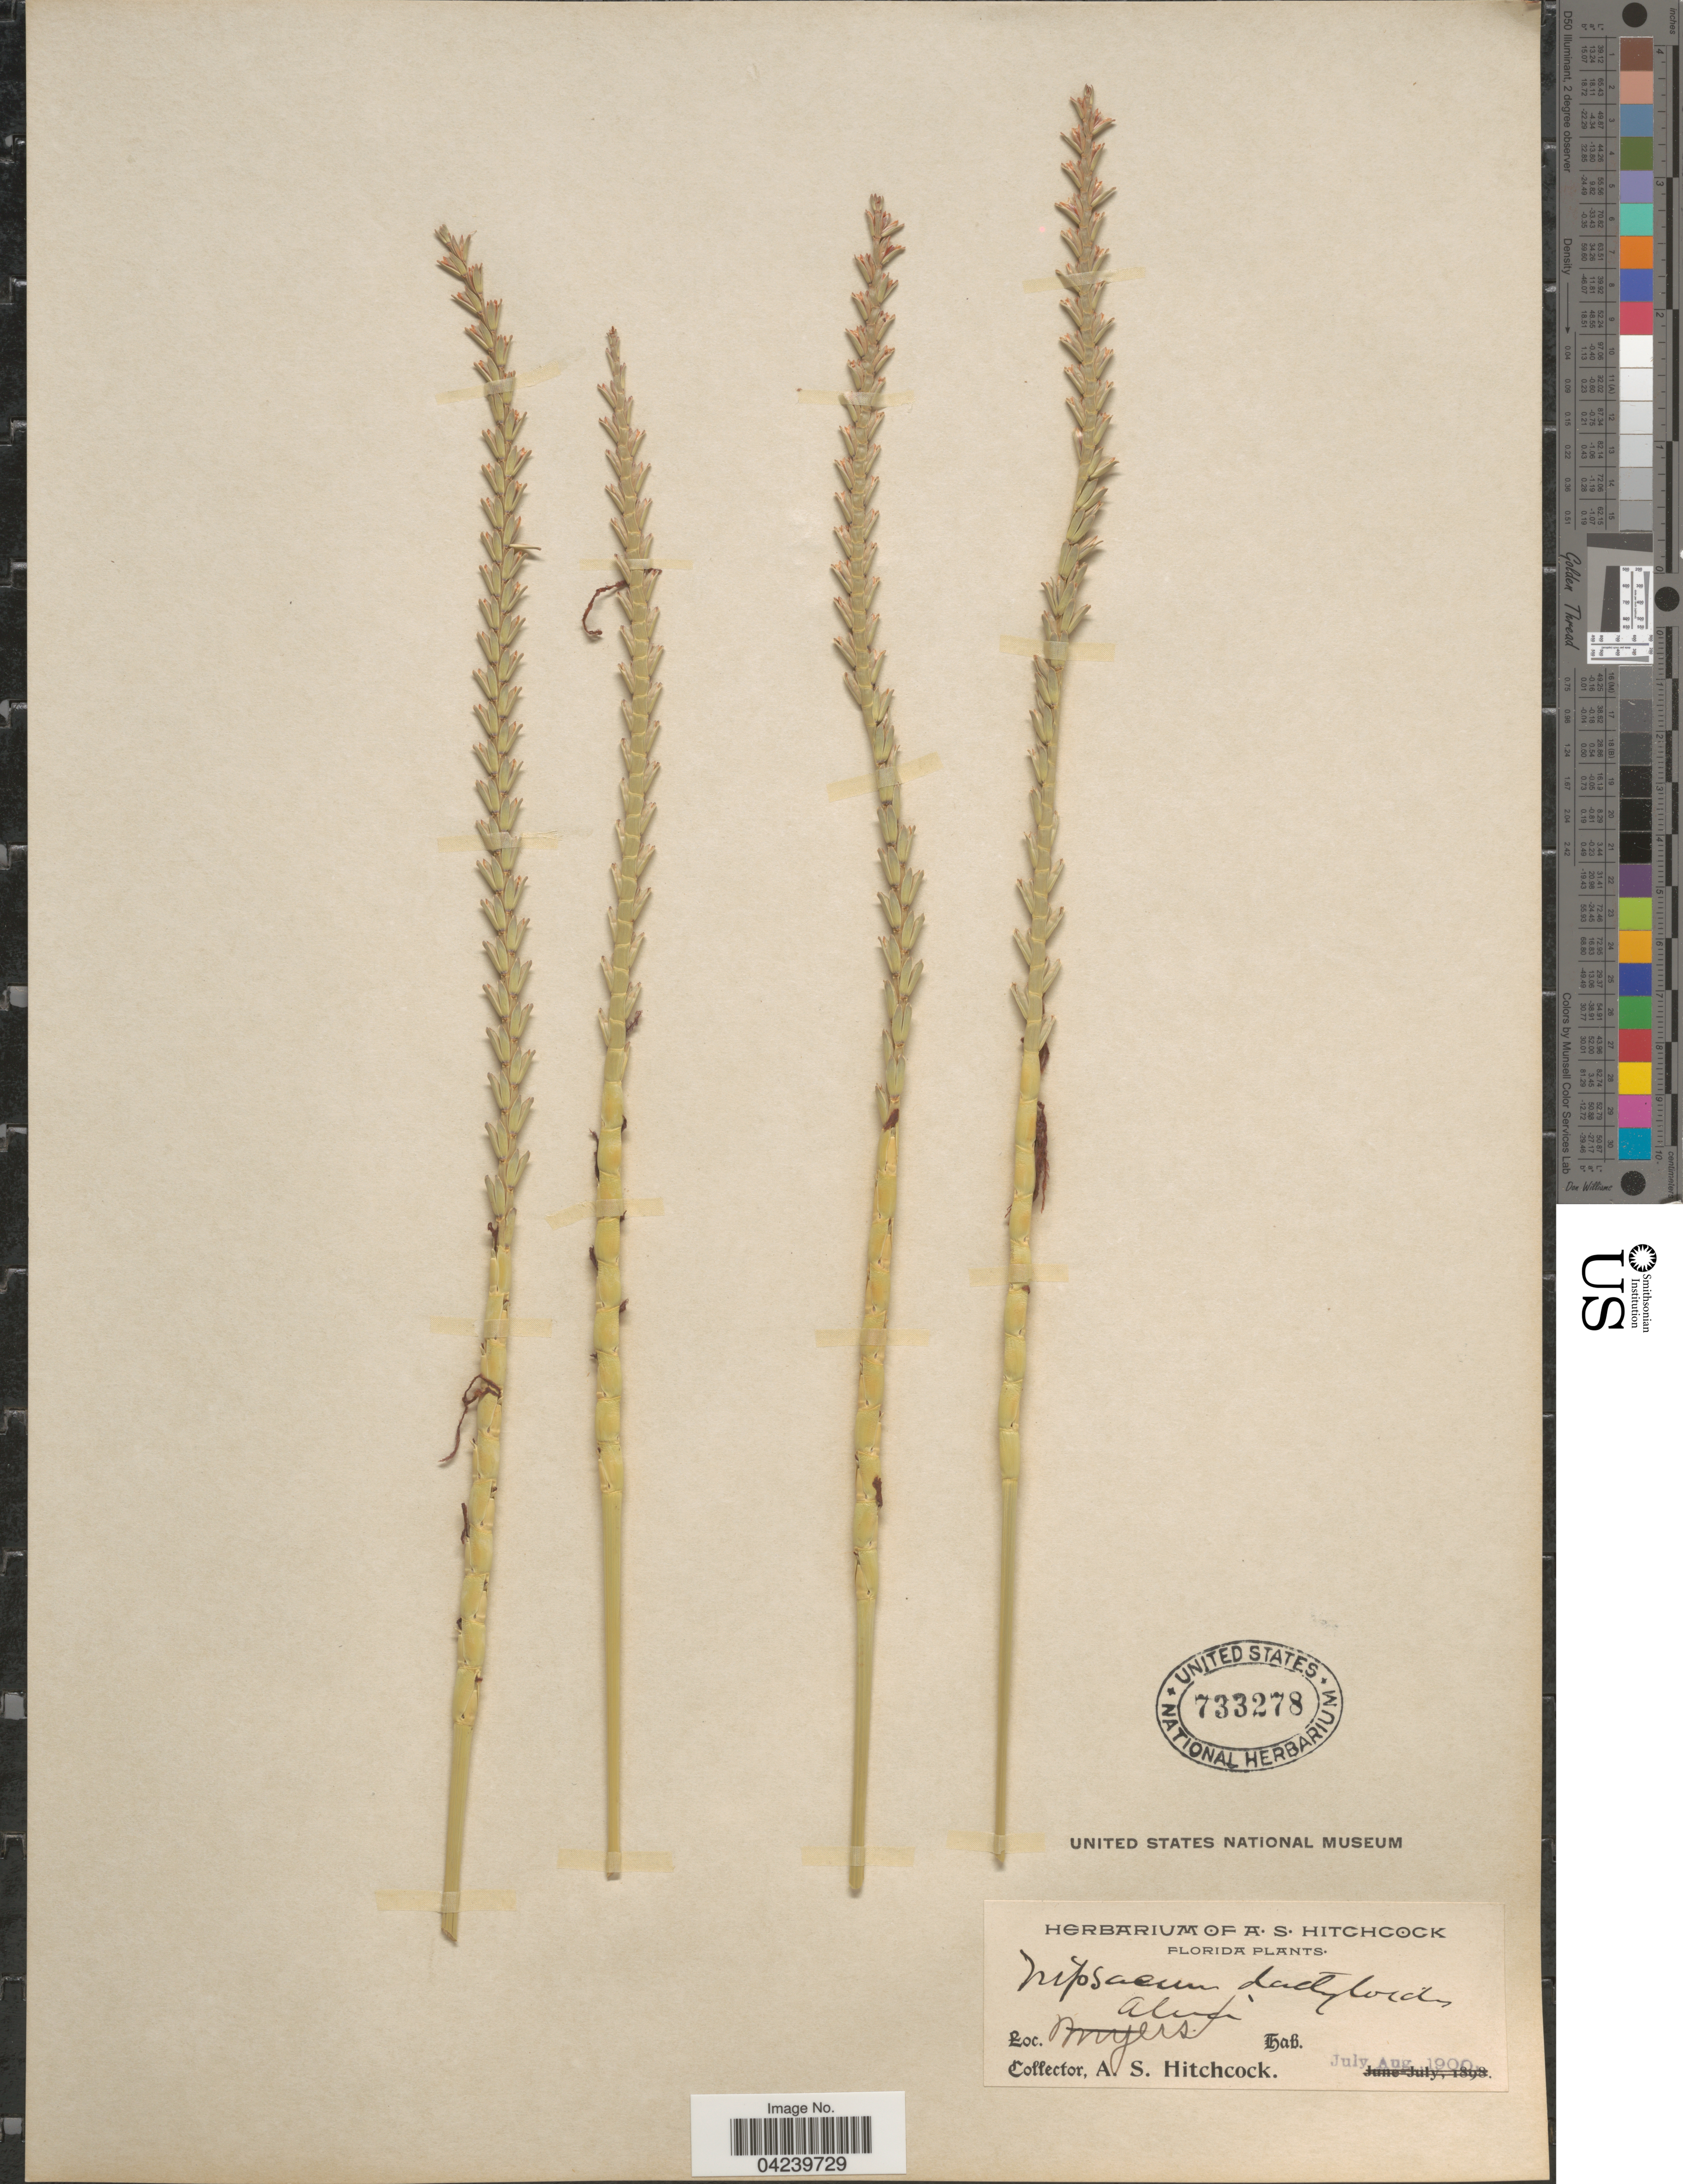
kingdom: Plantae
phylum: Tracheophyta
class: Liliopsida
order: Poales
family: Poaceae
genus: Tripsacum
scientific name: Tripsacum dactyloides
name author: (L.) L.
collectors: A. S. Hitchcock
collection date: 1900-07/1900-08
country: United States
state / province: Florida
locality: Alva.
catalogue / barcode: US 733278